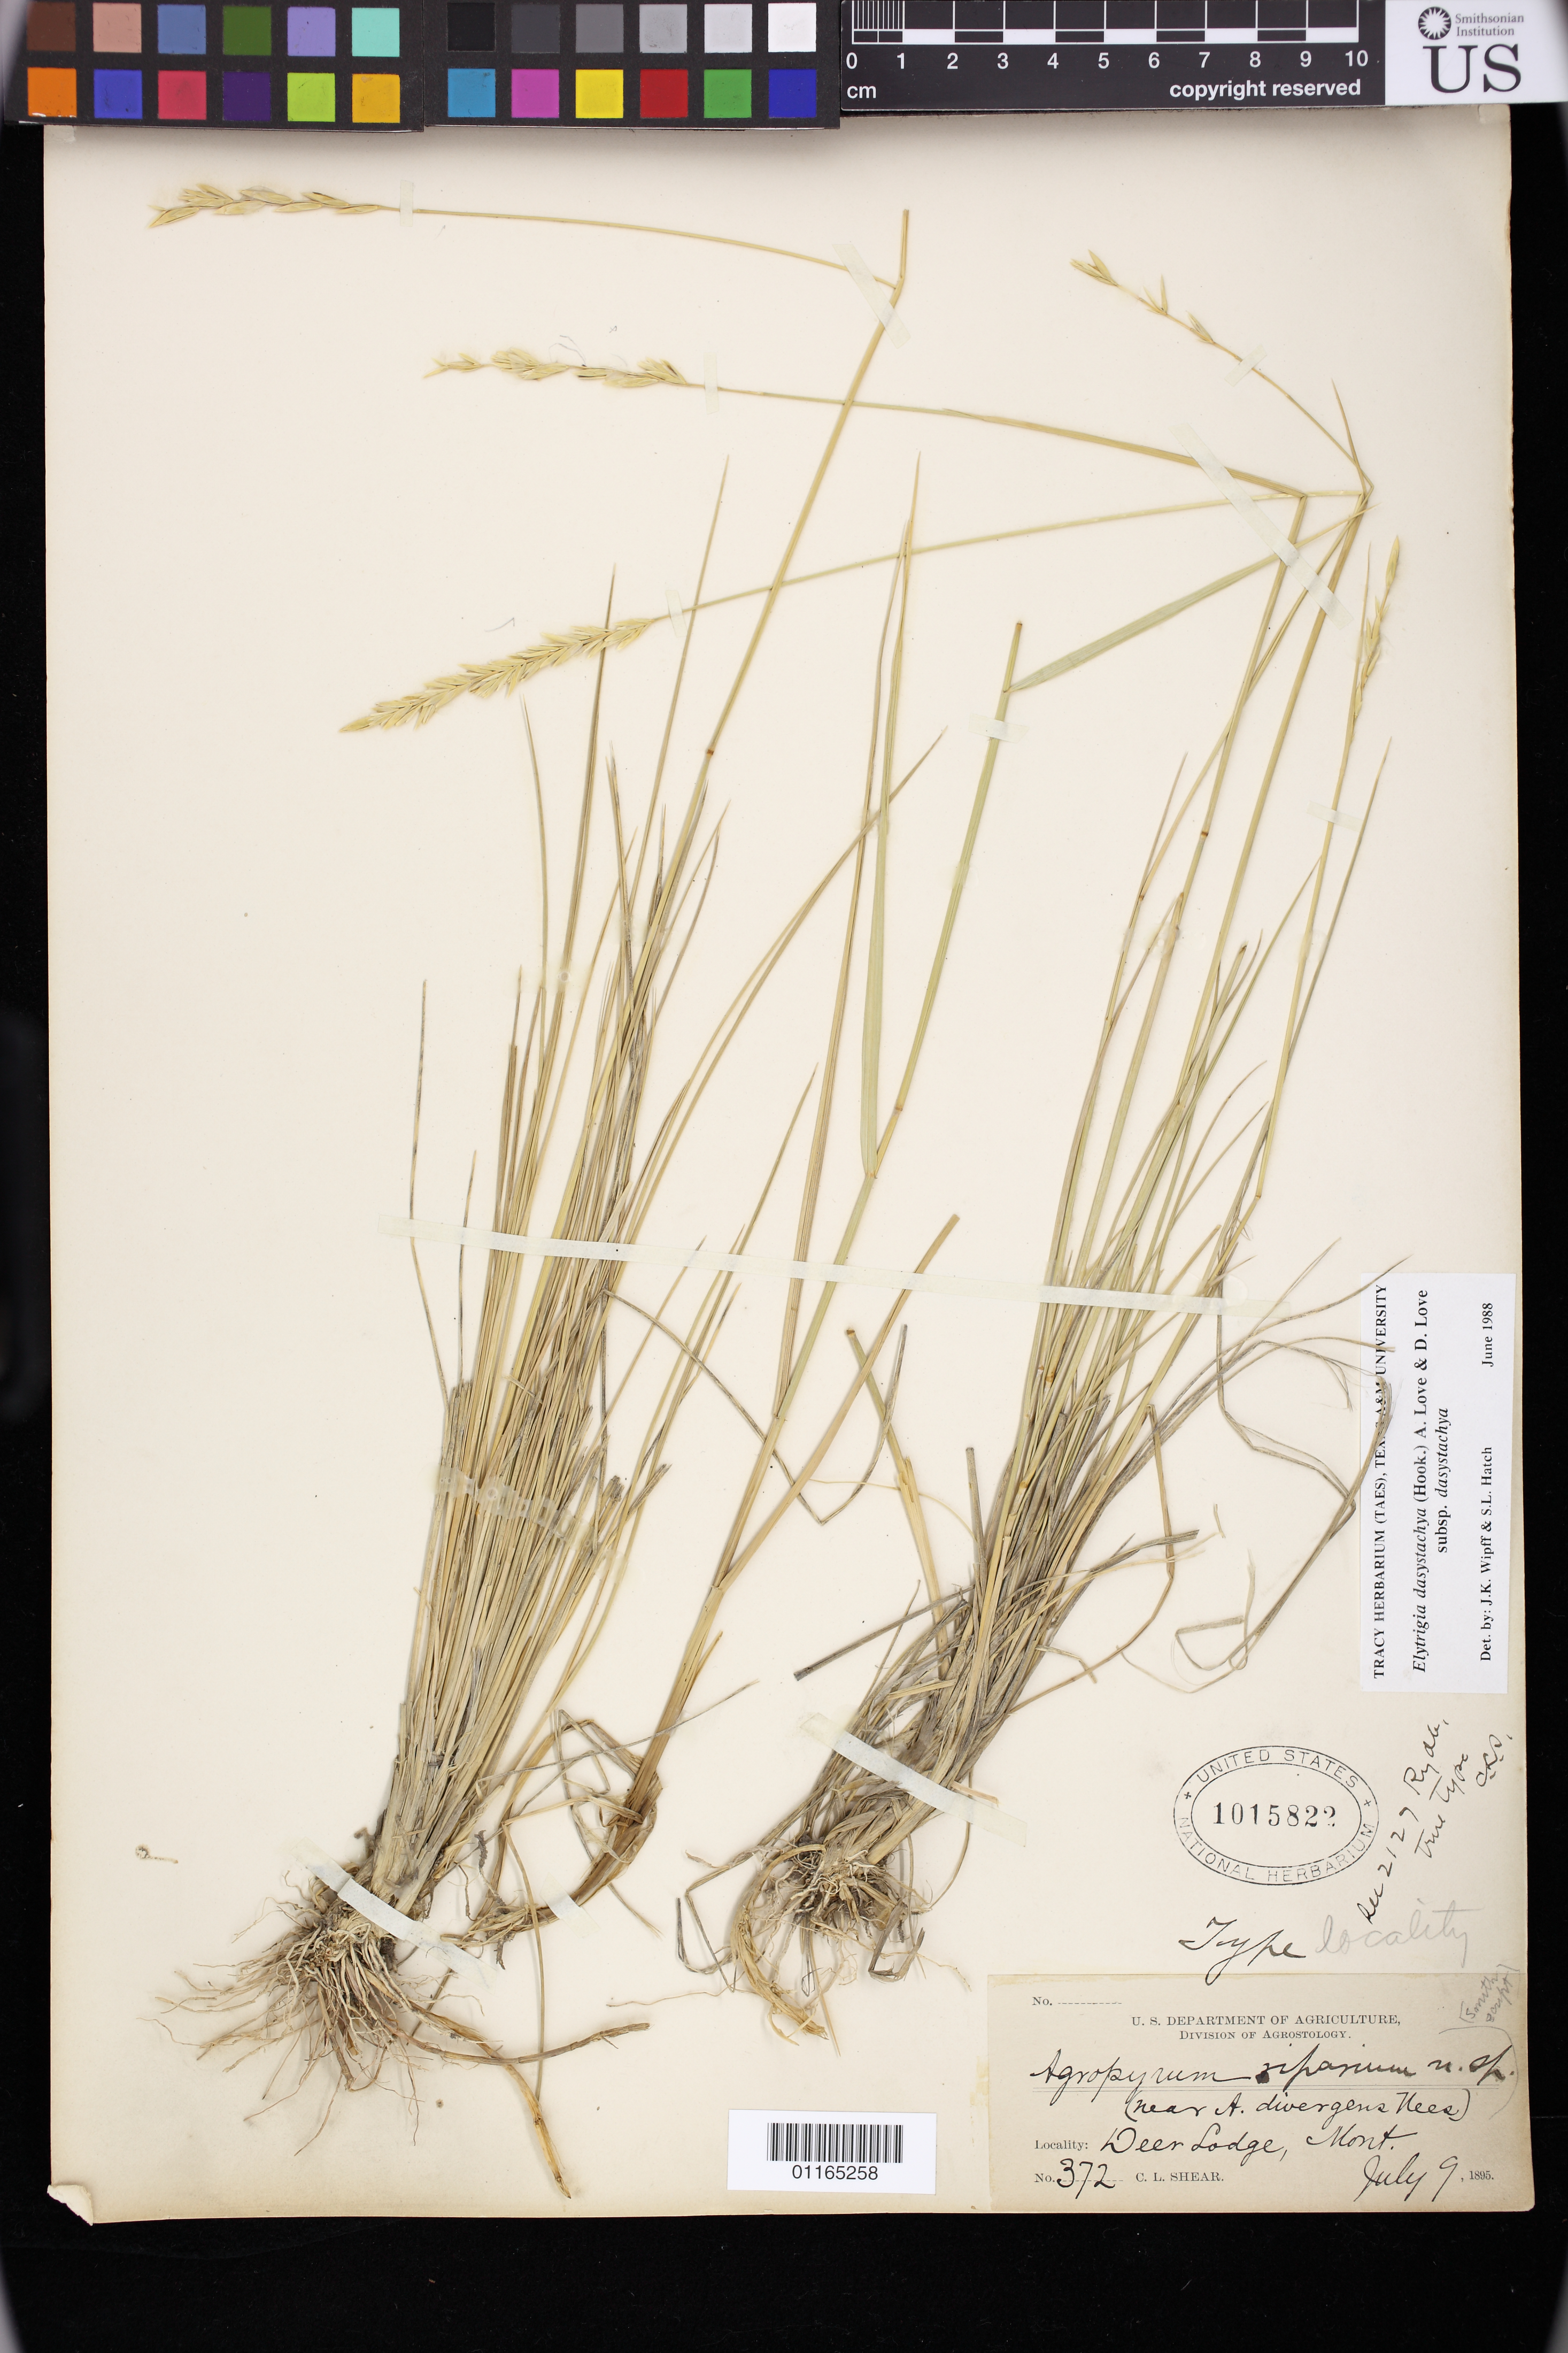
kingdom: Plantae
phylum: Tracheophyta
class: Liliopsida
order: Poales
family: Poaceae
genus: Agropyron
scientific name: Agropyron riparium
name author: Scribn. & J.G. Sm.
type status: Syntype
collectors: C. L. Shear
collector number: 372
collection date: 1895-07-09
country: United States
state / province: Montana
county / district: Powell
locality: Deer Lodge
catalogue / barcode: US 1015822